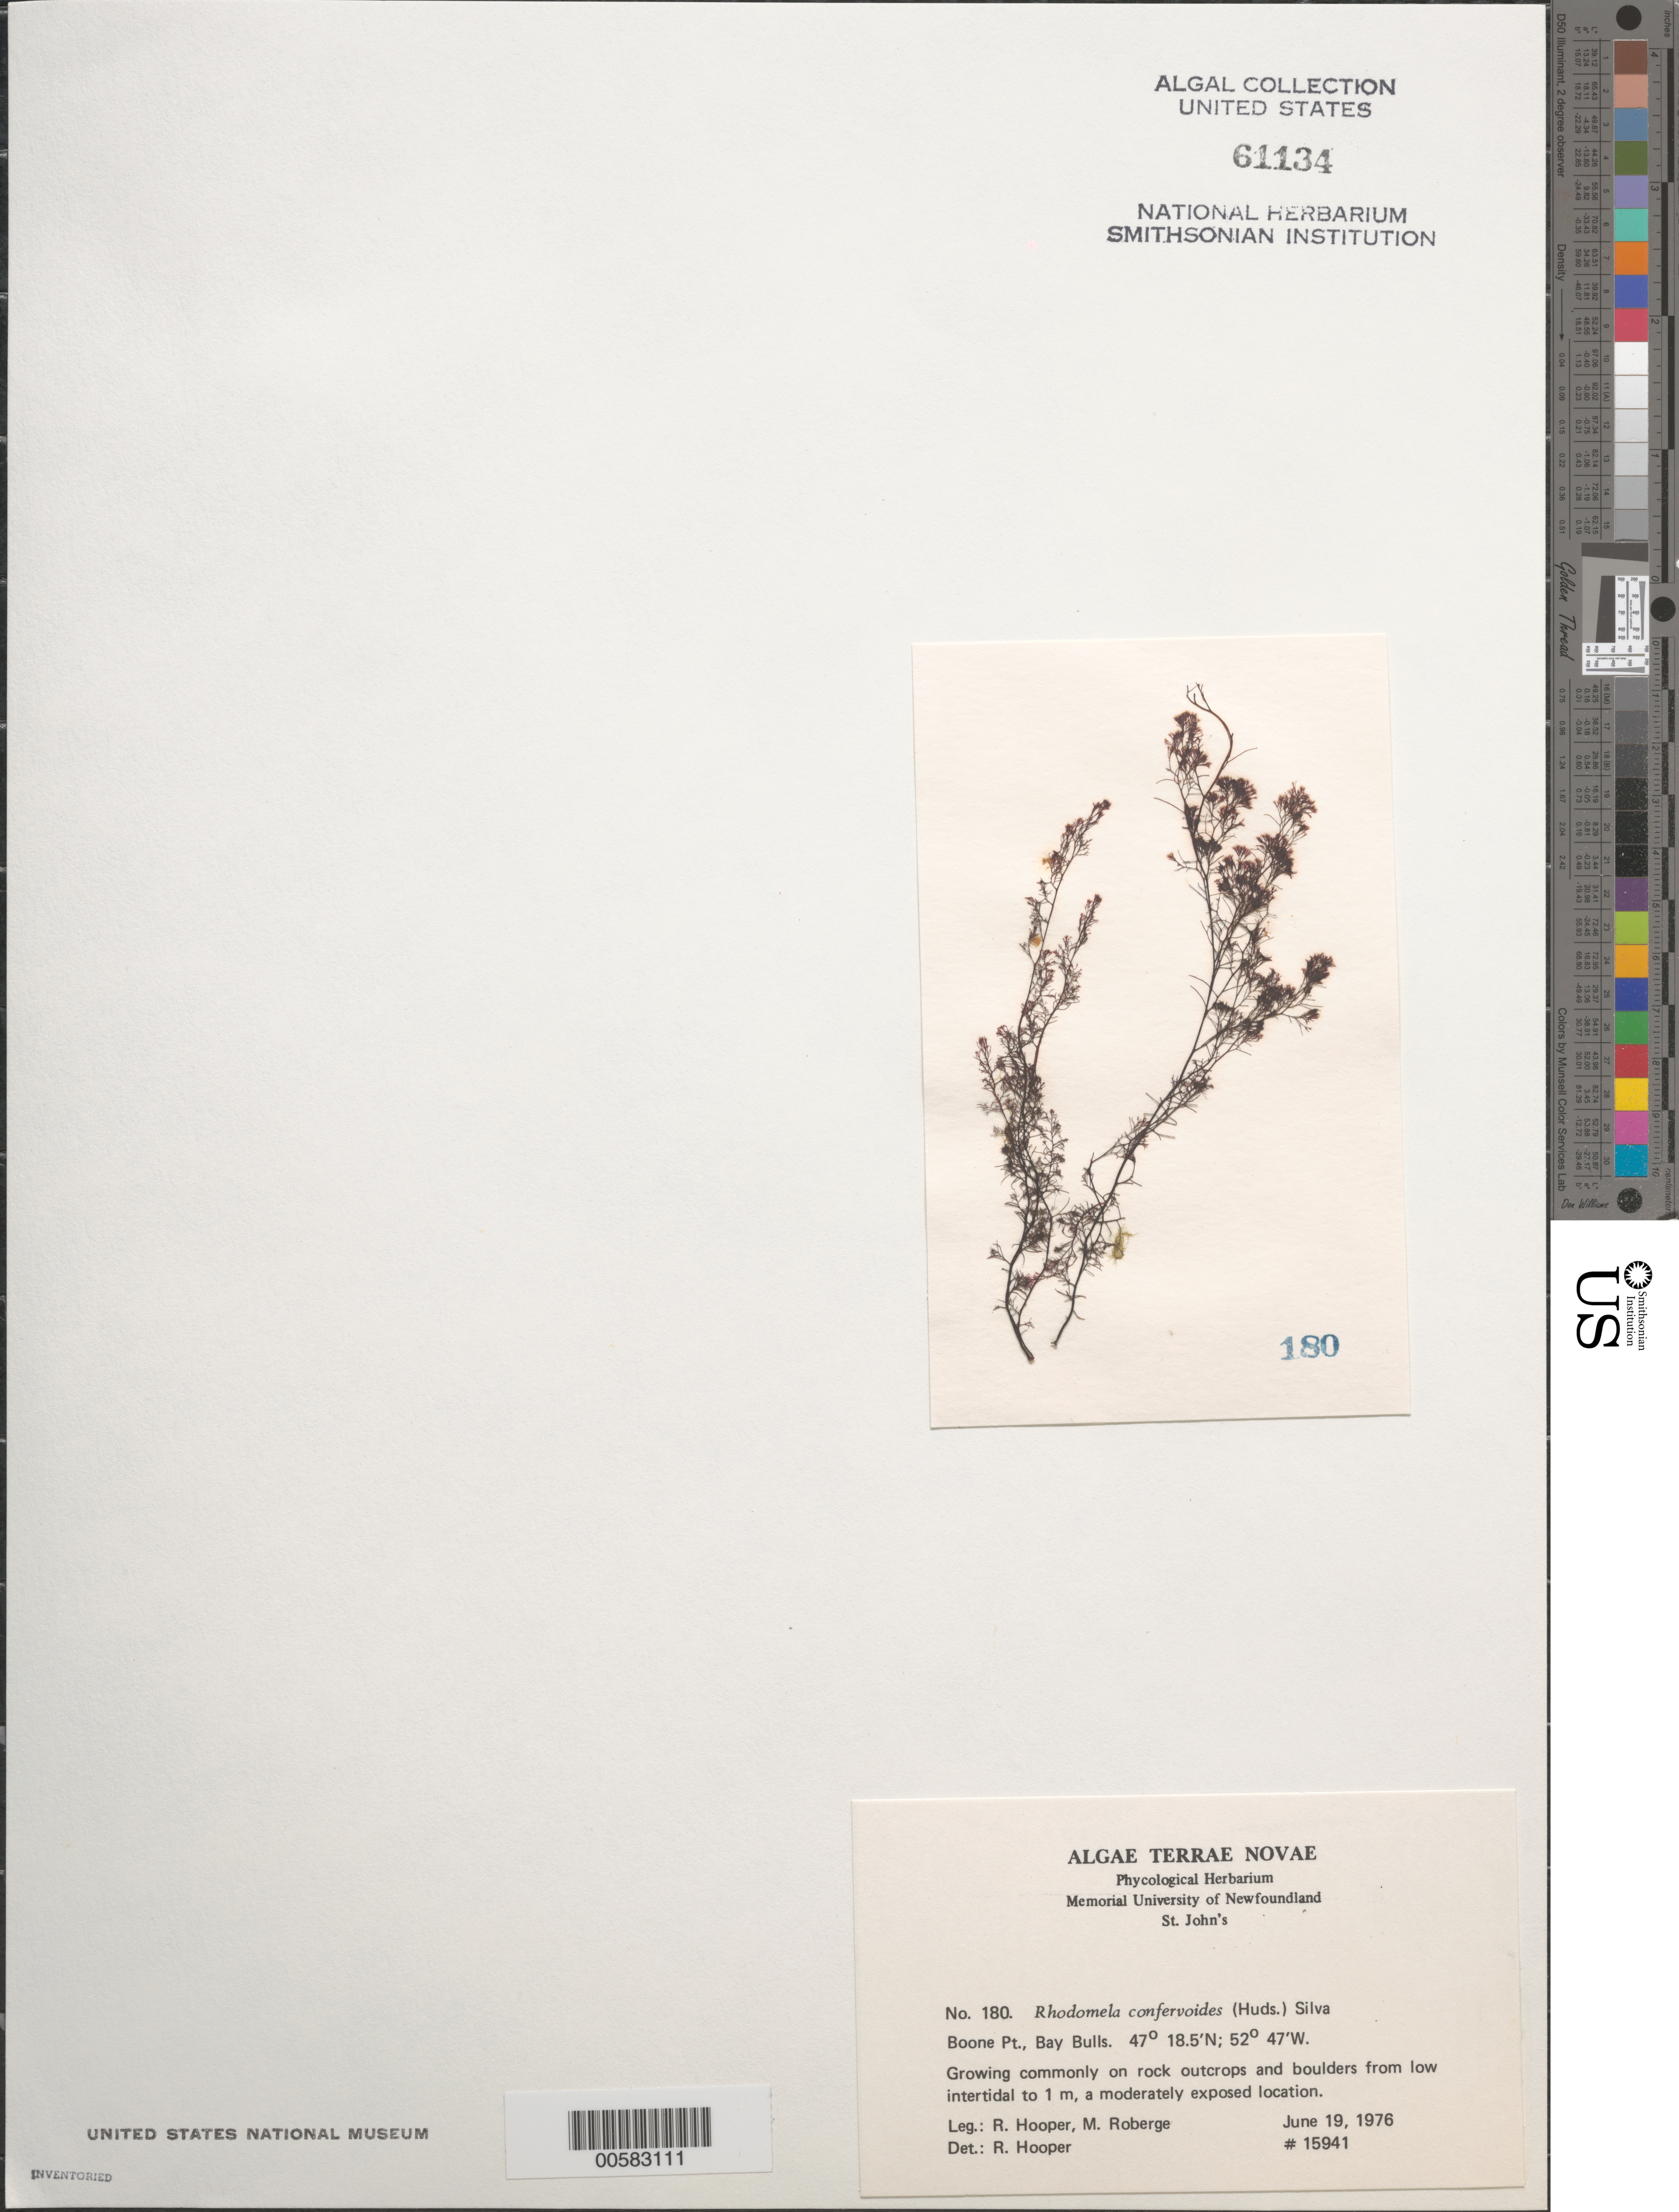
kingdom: Plantae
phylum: Rhodophyta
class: Florideophyceae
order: Ceramiales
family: Rhodomelaceae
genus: Rhodomela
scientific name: Rhodomela confervoides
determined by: Hooper, R. G.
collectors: R. G. Hooper & M. Roberge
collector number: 15941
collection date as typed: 19 Jun 1976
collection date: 1976-06-19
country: Canada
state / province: Newfoundland and Labrador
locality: Boone Point, Bay Bulls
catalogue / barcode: US 61134